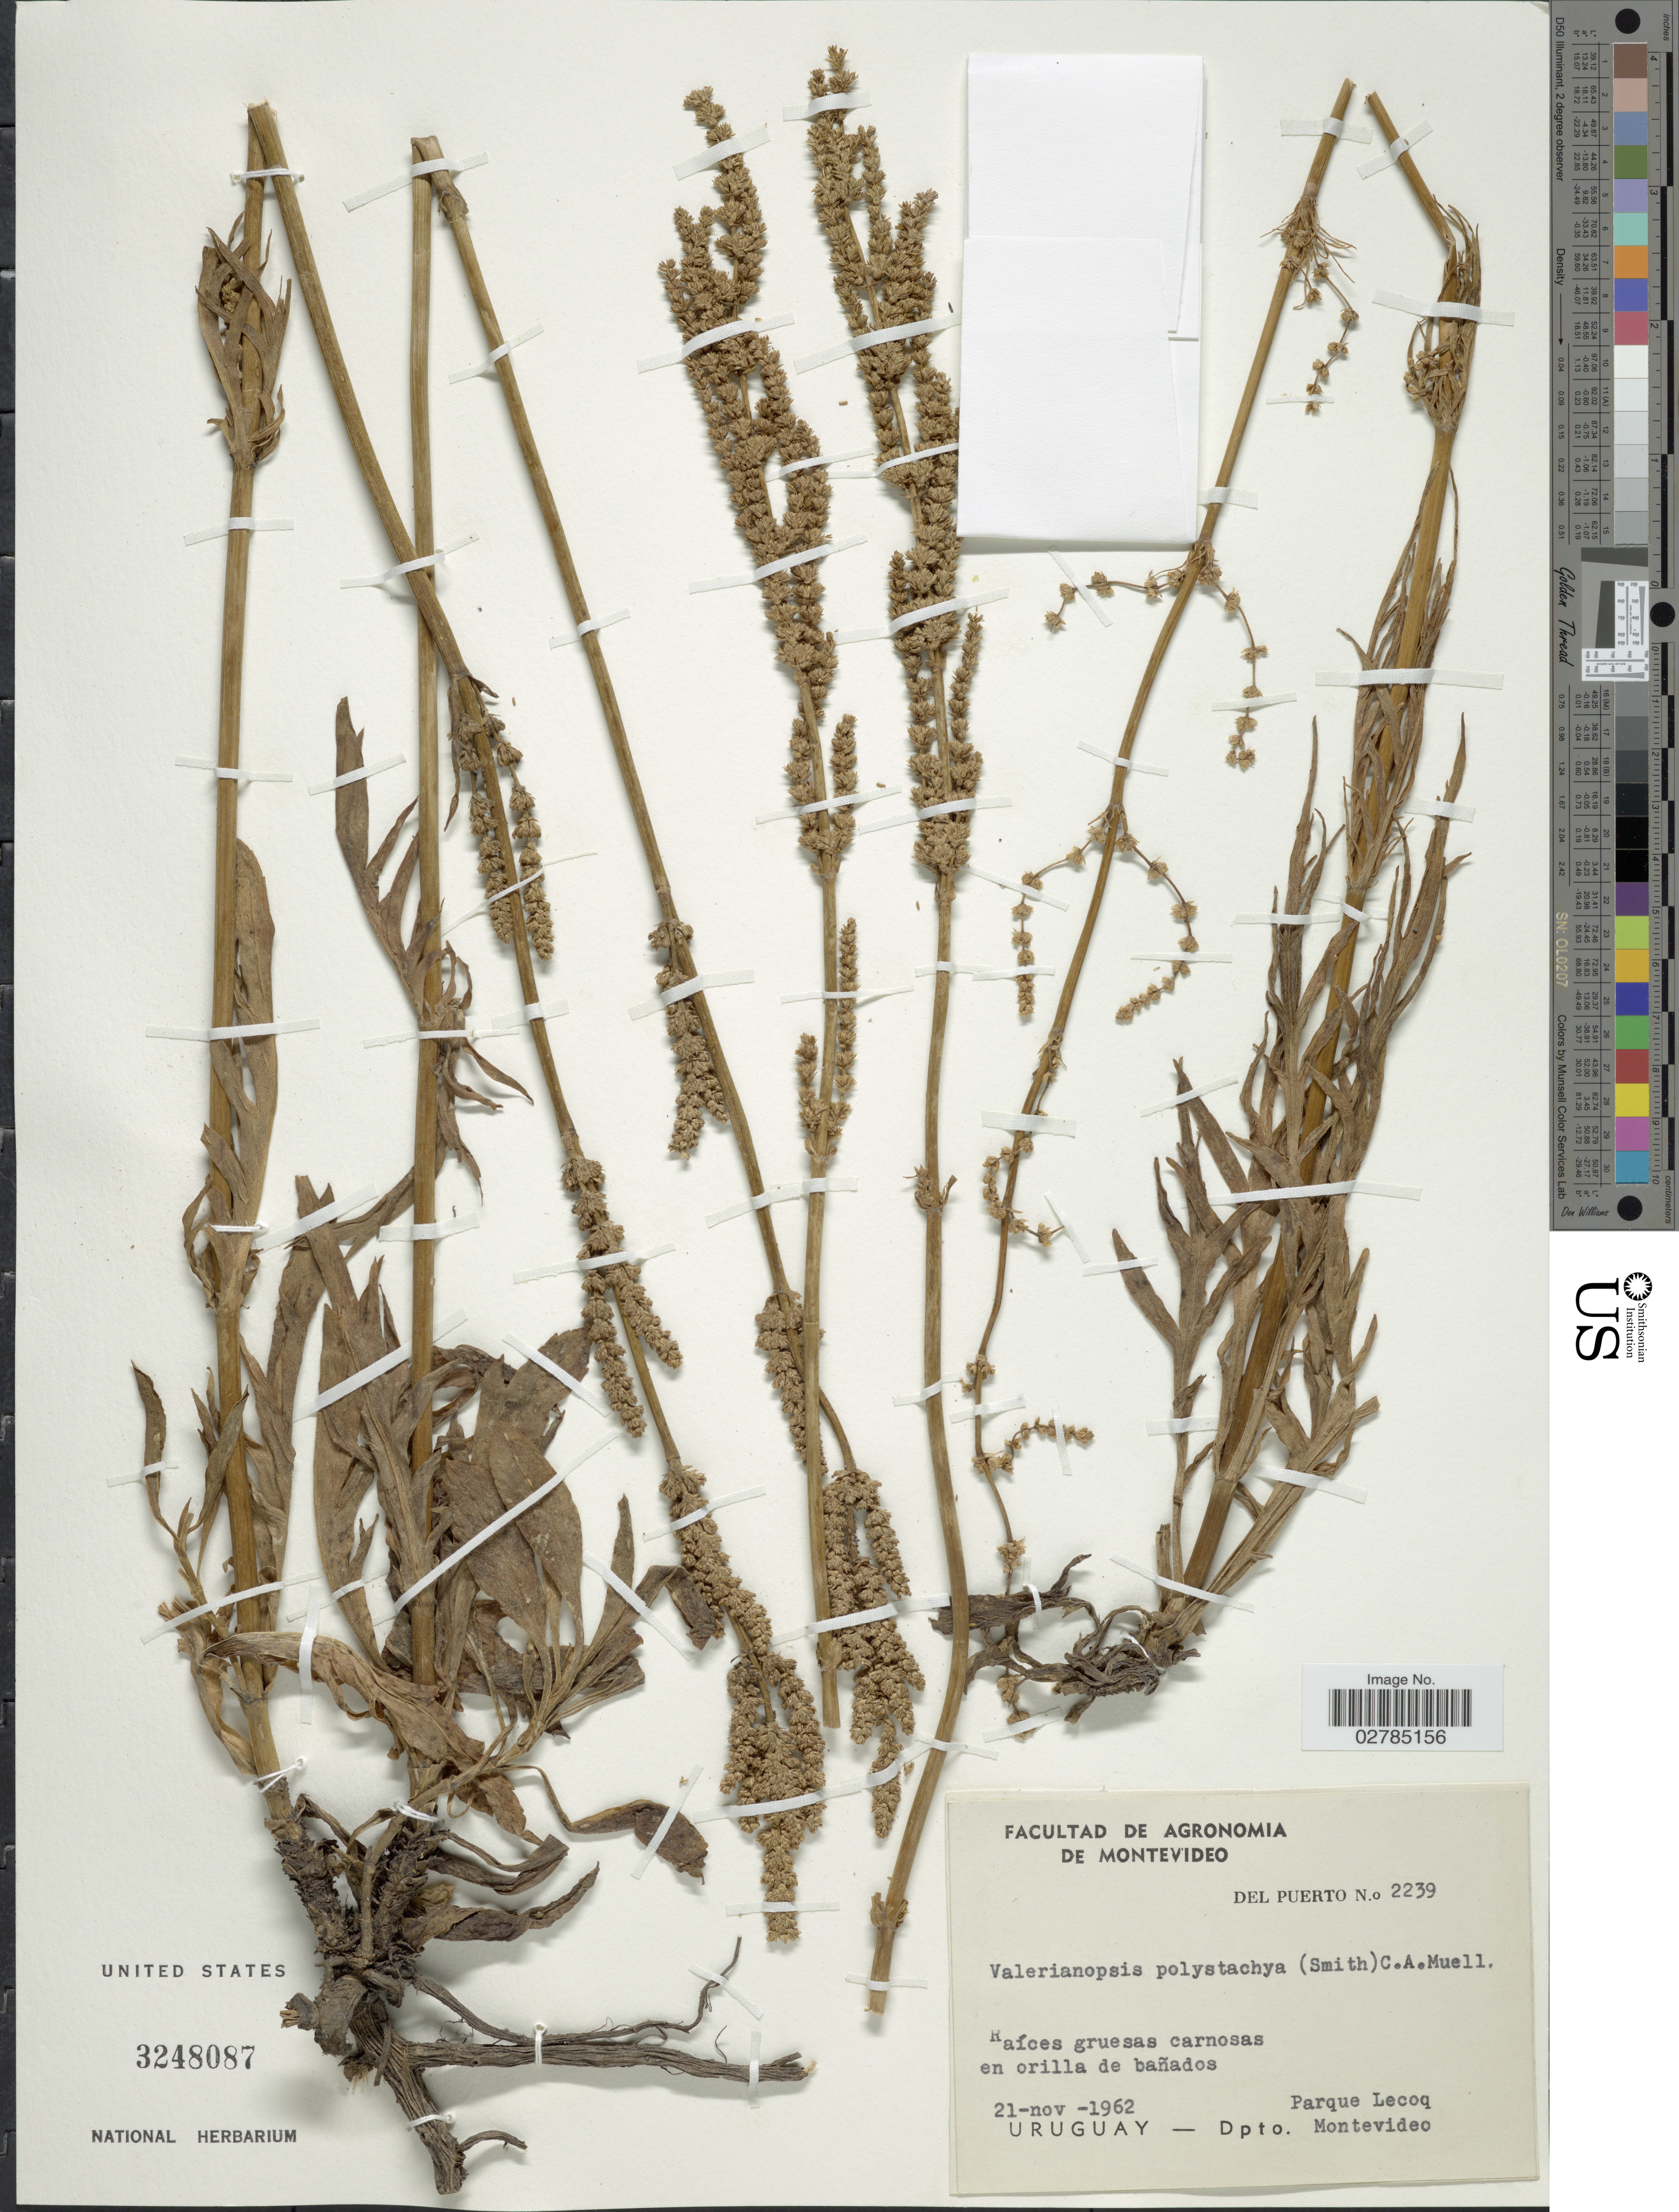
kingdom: Plantae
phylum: Tracheophyta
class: Magnoliopsida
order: Dipsacales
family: Caprifoliaceae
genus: Valeriana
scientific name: Valeriana polystachya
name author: Sm.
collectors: Del Puerto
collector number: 2239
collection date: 1962-11-21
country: Uruguay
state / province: Montevideo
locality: Parque Lecoq.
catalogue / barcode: US 3248087